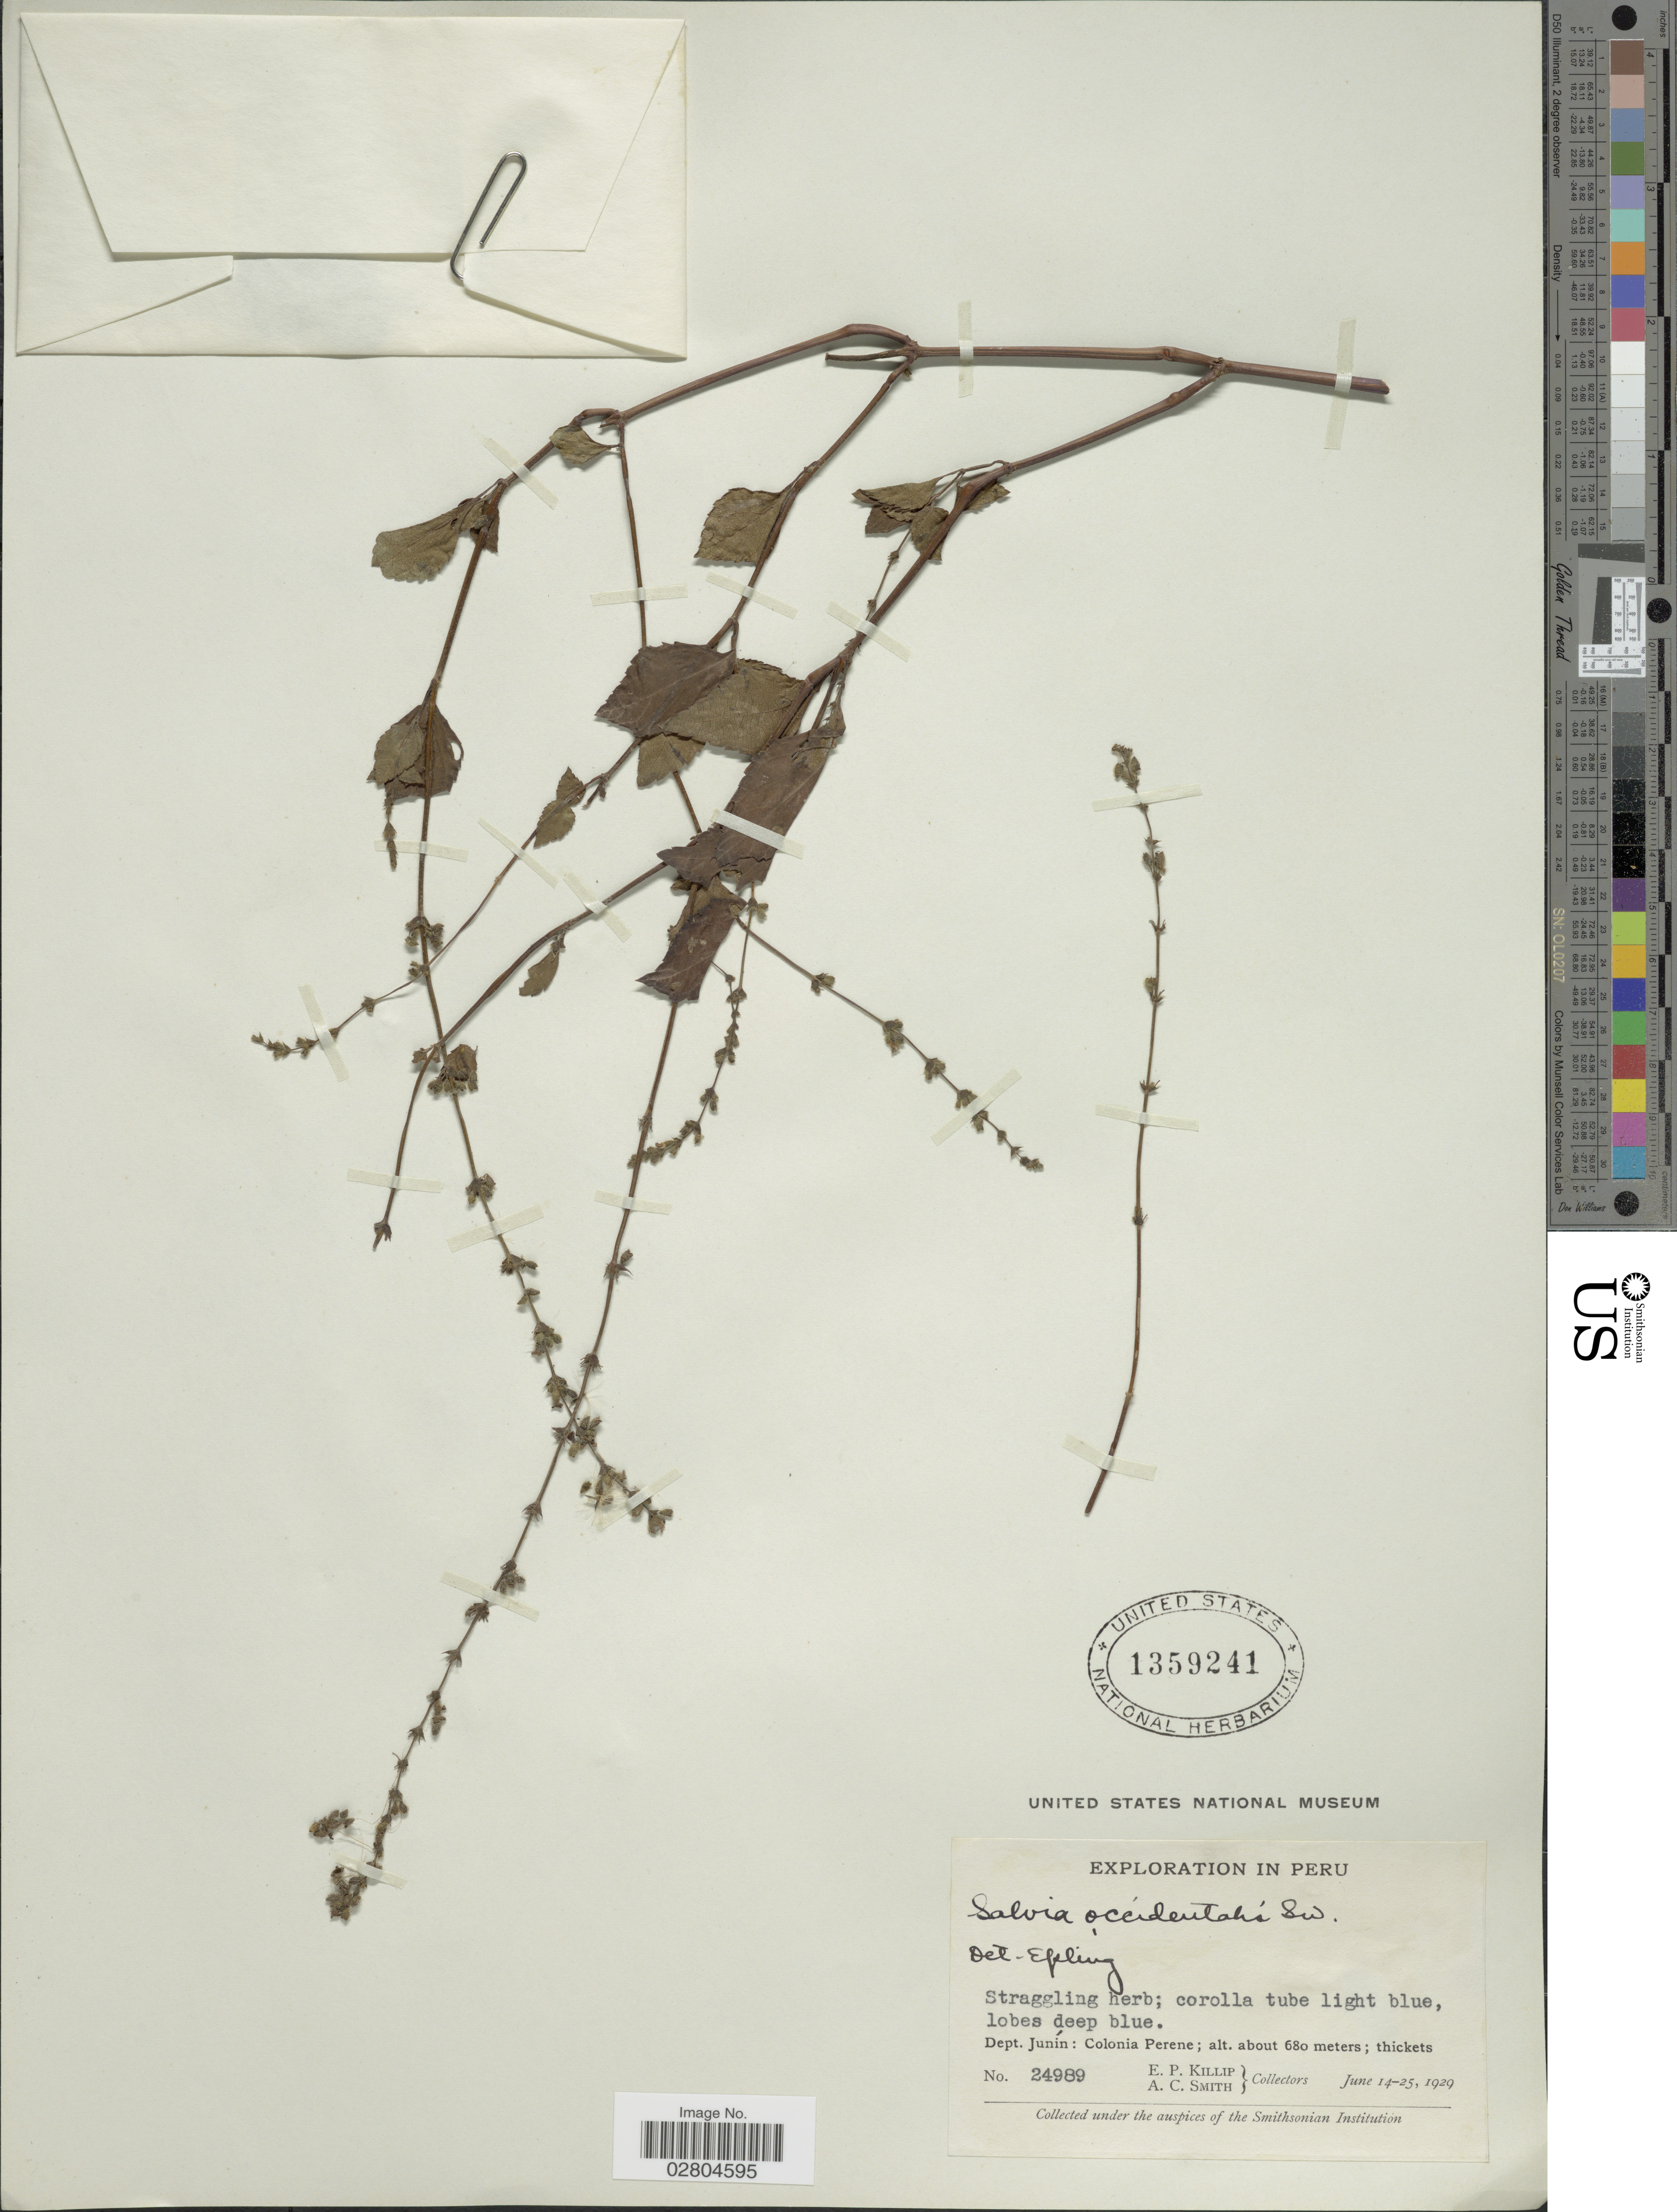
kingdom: Plantae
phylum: Tracheophyta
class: Magnoliopsida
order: Lamiales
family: Lamiaceae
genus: Salvia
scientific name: Salvia occidentalis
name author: Sw.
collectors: E. P. Killip & A. C. Smith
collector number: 24989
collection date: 1929-06-14/1929-06-25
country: Peru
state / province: Junín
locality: Dept. Junín: Colonia Perene.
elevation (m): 680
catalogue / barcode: US 1359241